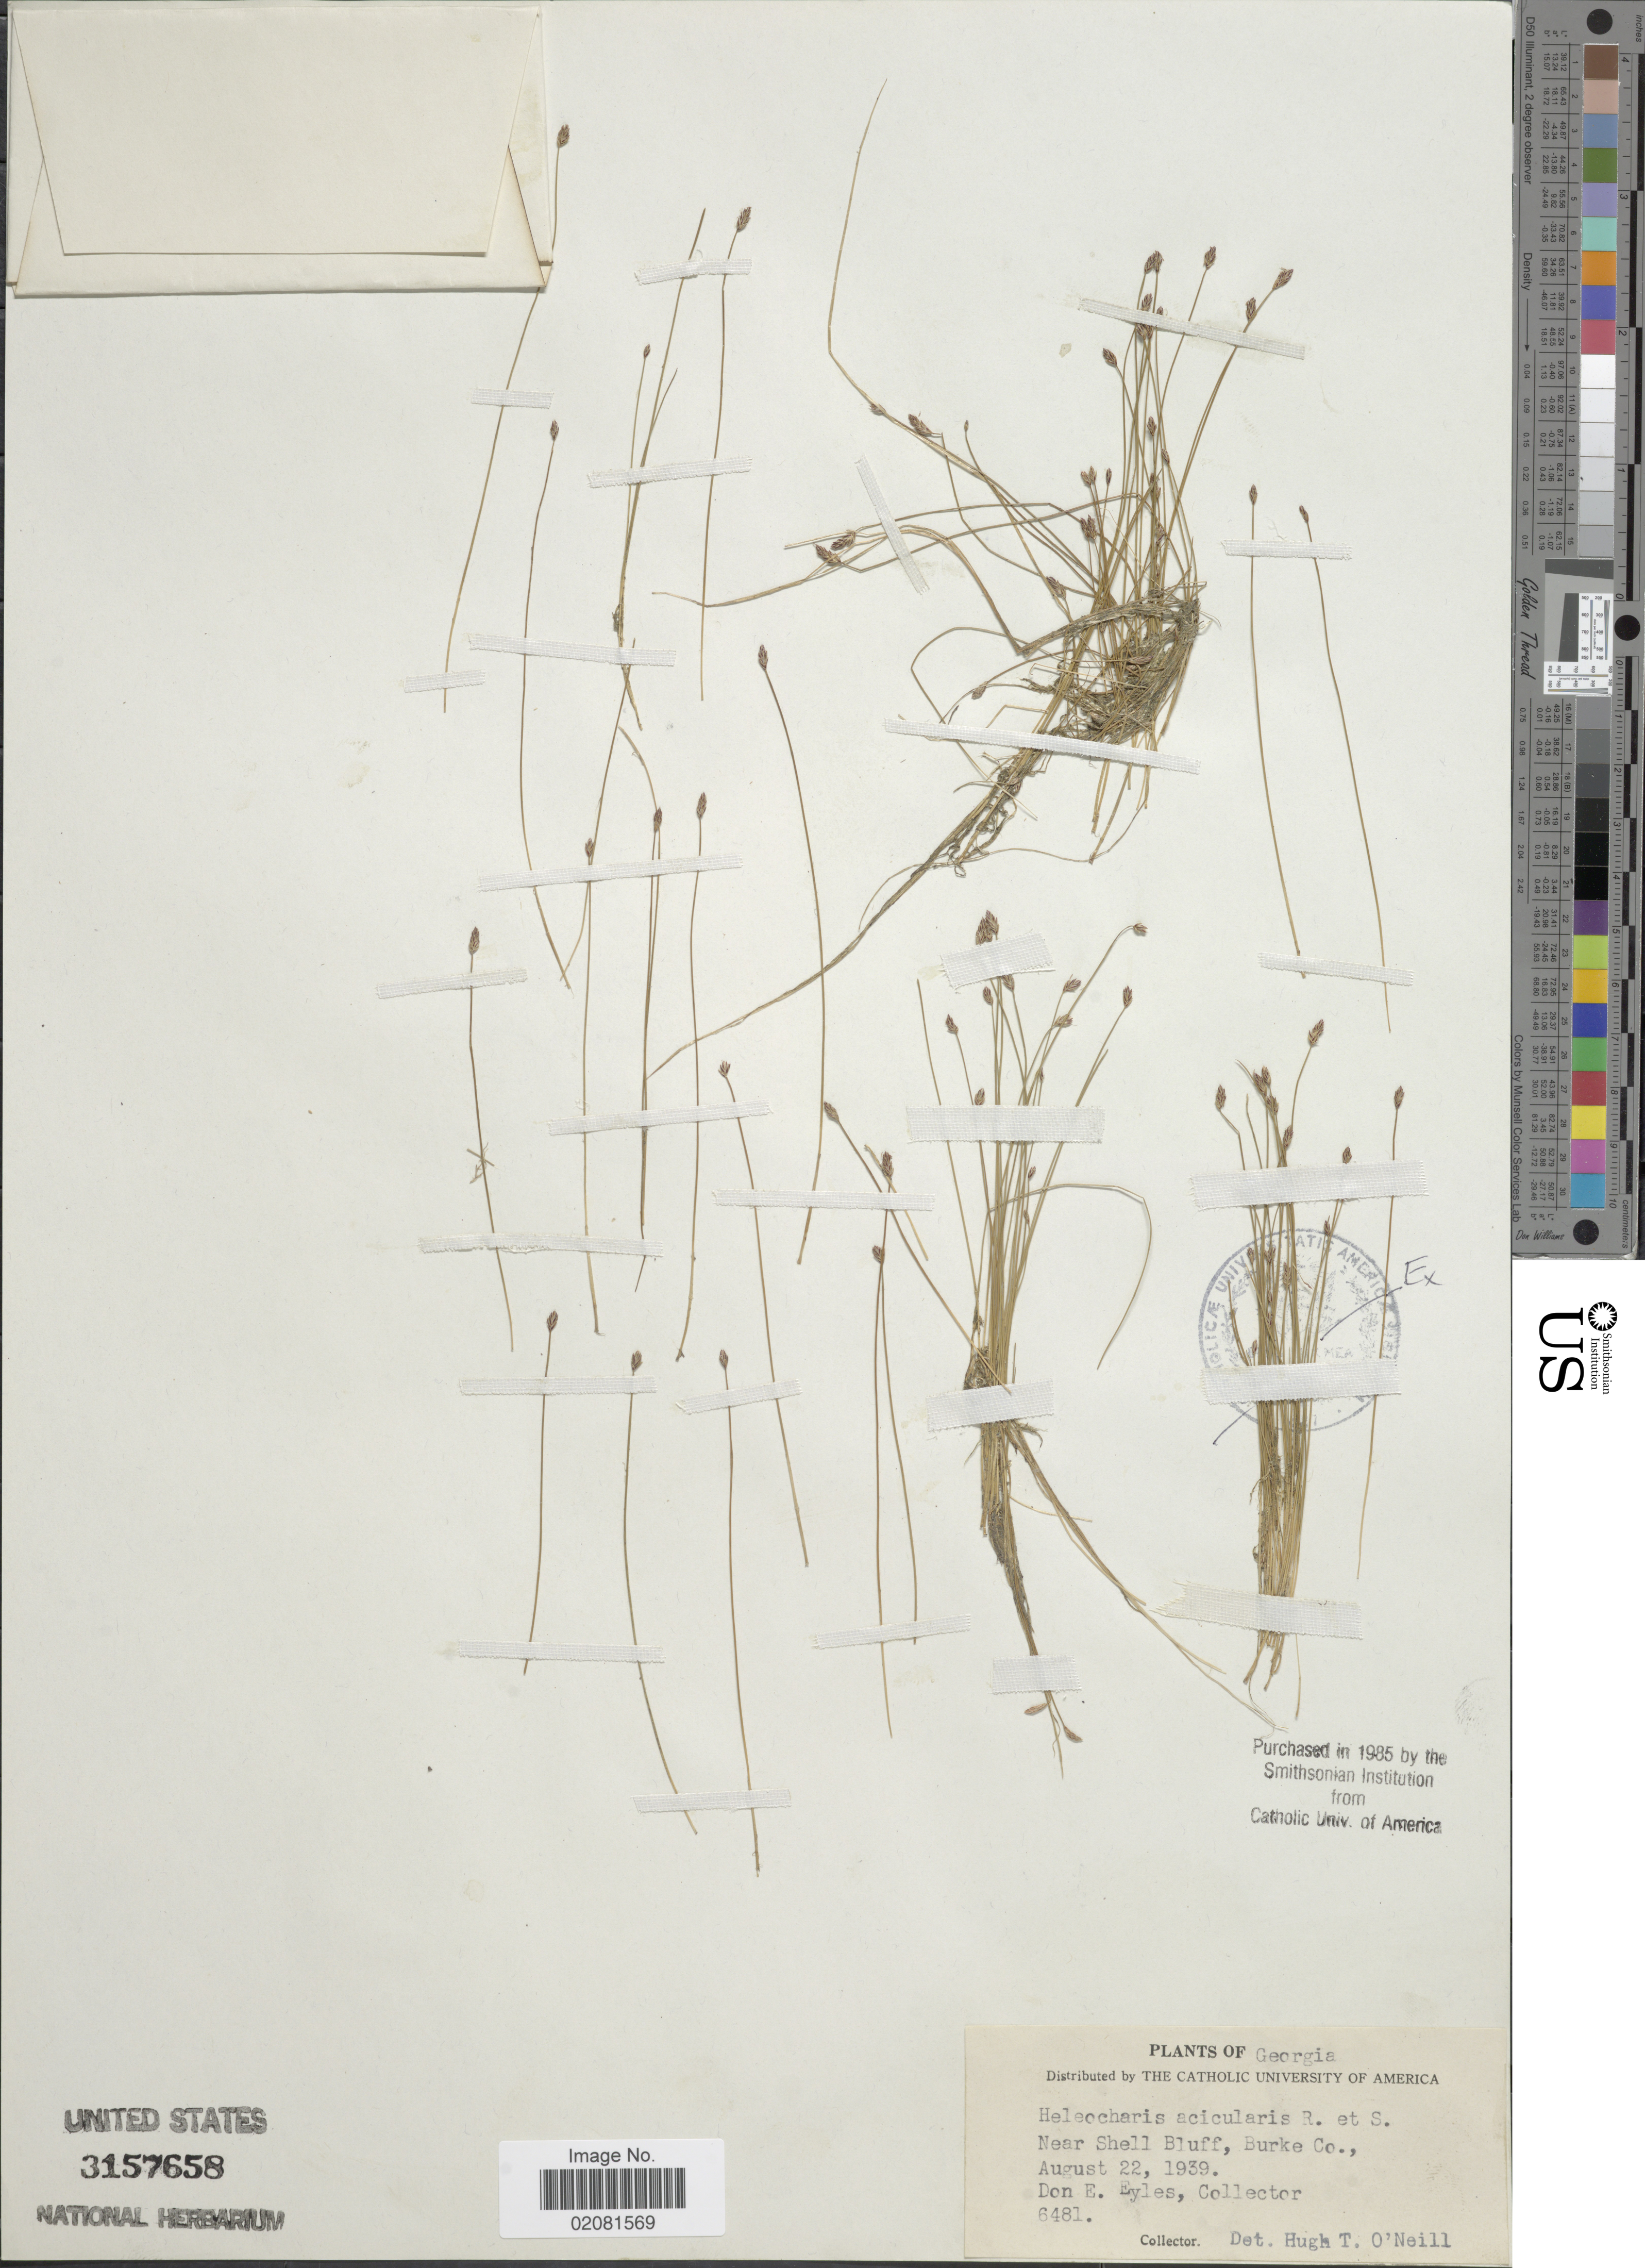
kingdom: Plantae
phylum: Tracheophyta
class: Liliopsida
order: Poales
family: Cyperaceae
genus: Eleocharis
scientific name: Eleocharis acicularis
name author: (L.) Roem. & Schult.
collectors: D. Eyles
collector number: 6481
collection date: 1939-08-22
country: United States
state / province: Georgia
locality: Near Shell Bluff, Burke Co.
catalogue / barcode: US 3157658